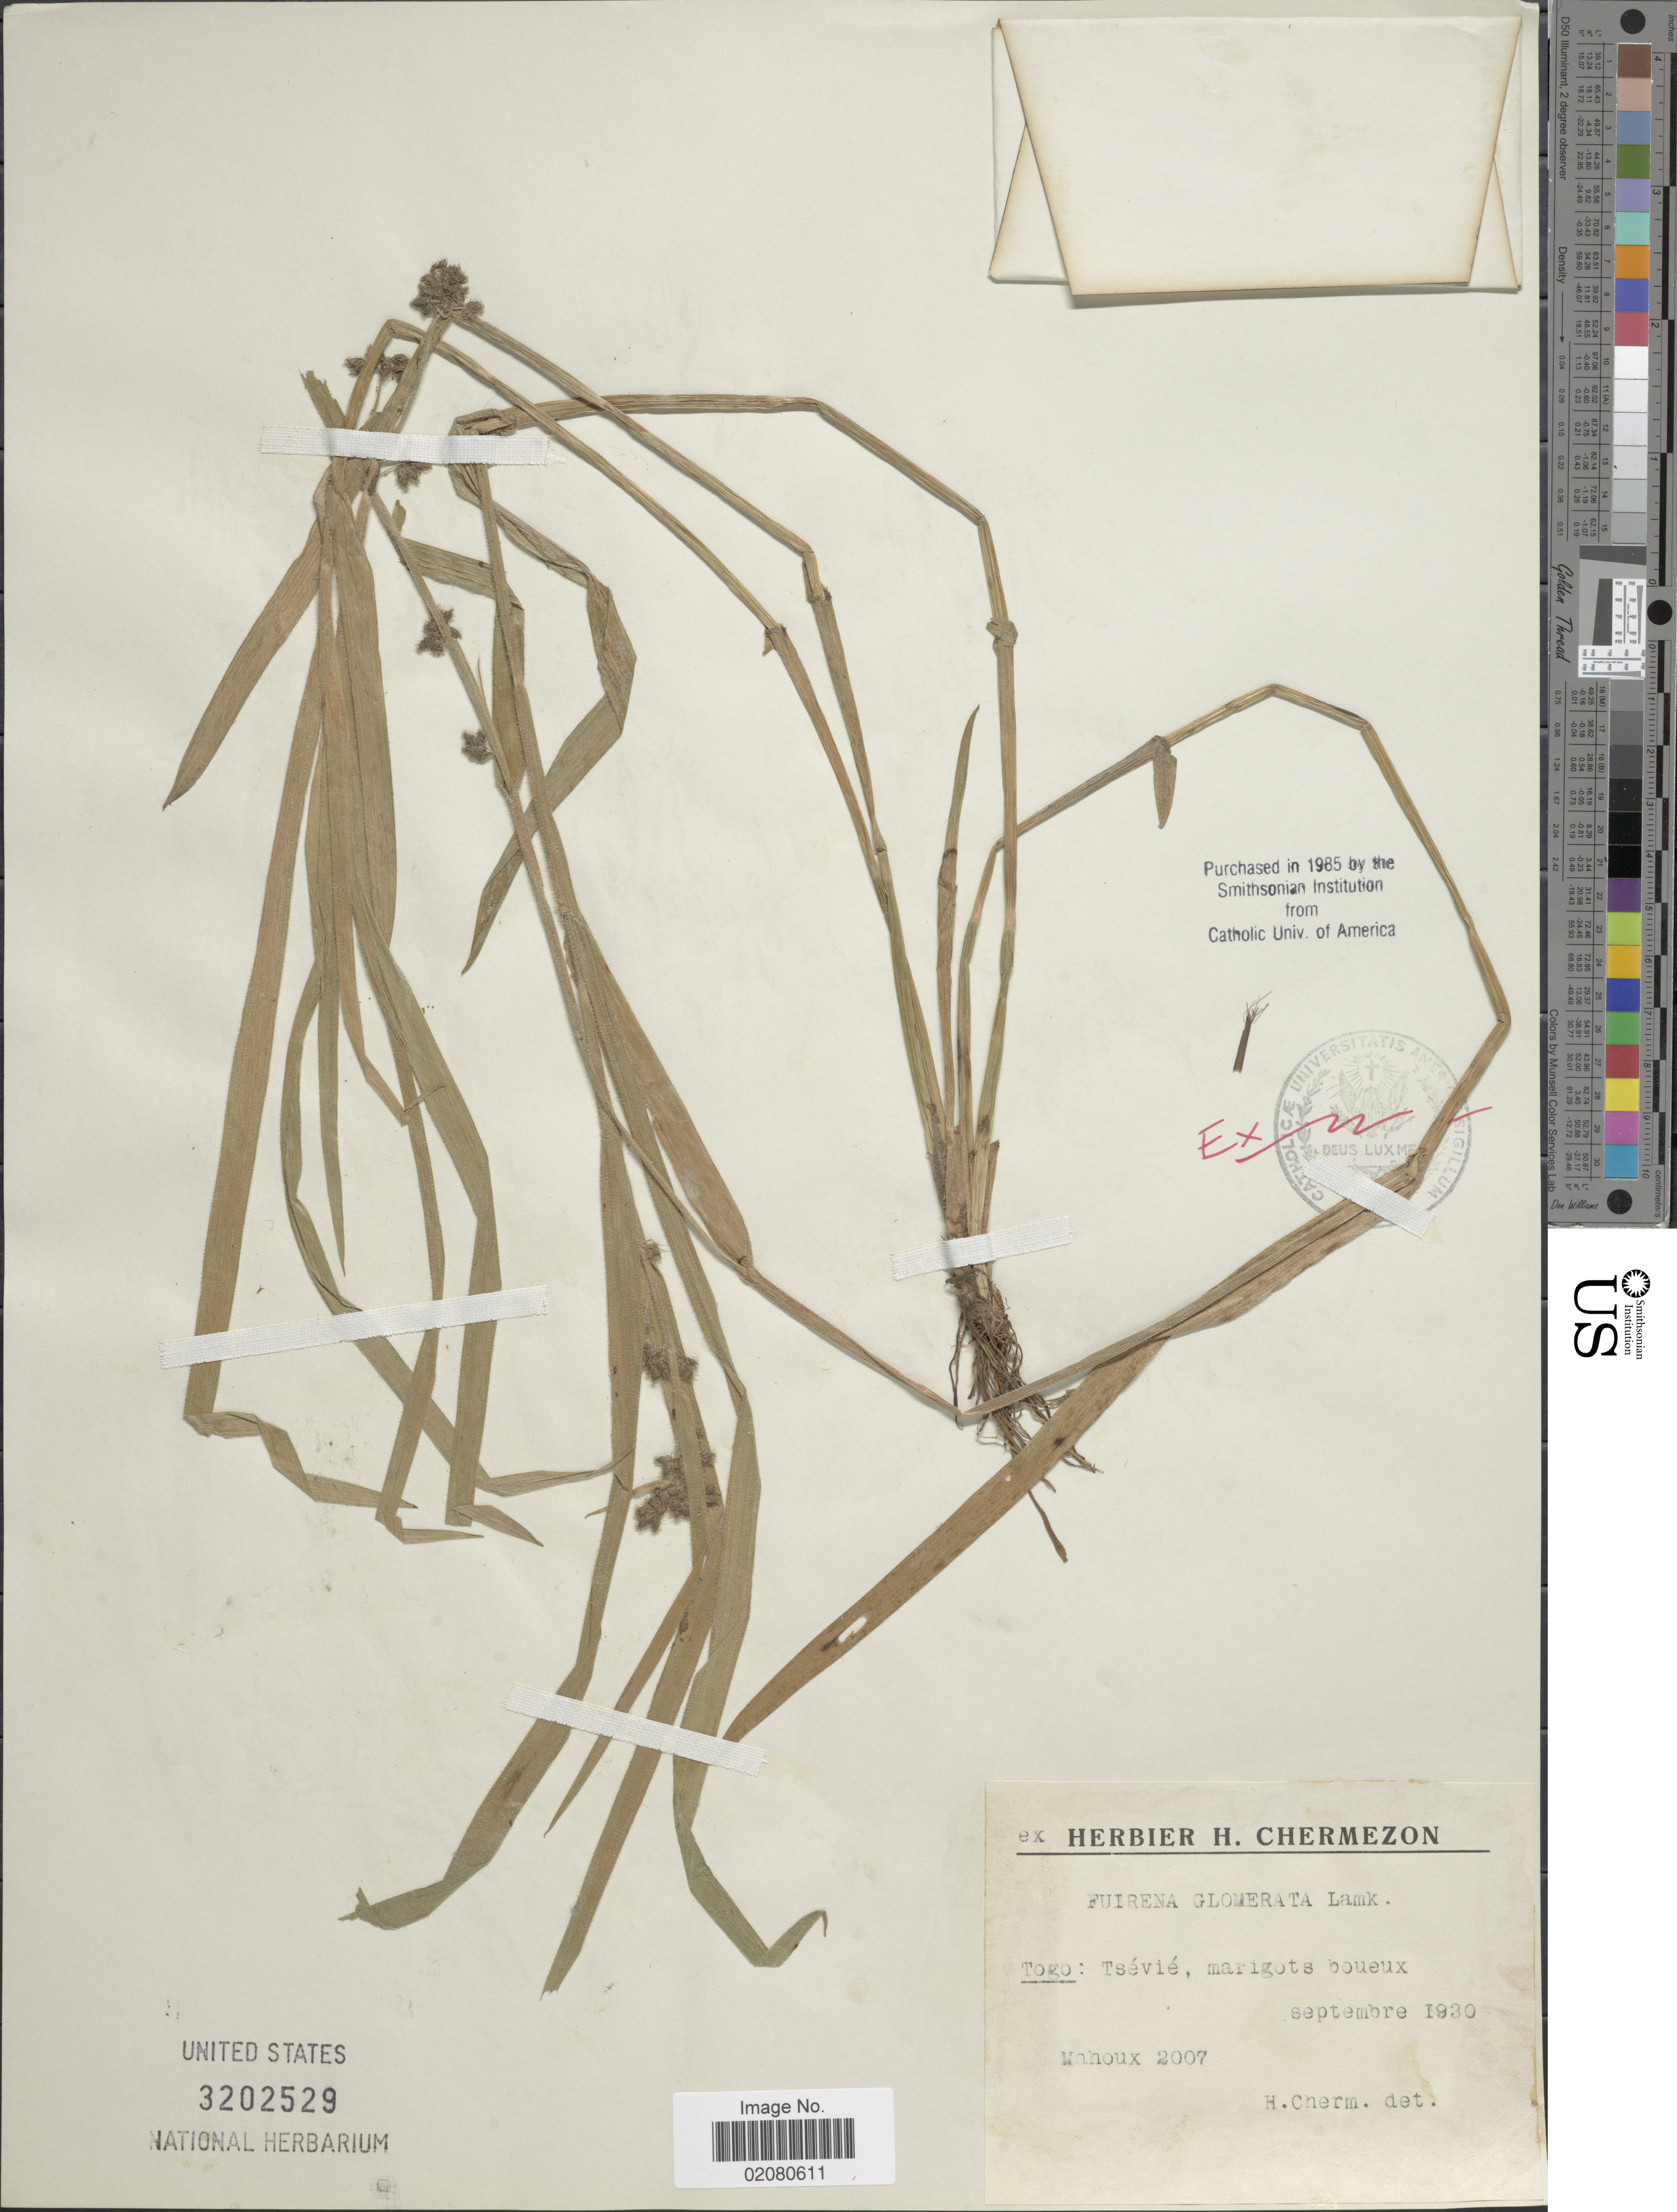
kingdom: Plantae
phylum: Tracheophyta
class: Liliopsida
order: Poales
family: Cyperaceae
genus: Fuirena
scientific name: Fuirena ciliaris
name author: (L.) Roxb.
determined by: Strong, Mark T., (BOT), Smithsonian Institution - National Museum of Natural History (UNITED STATES)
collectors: Ex herb. H. Chermezon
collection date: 1930-09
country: Togo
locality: Togo: Tsevie, marigots boueux.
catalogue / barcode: US 30202529